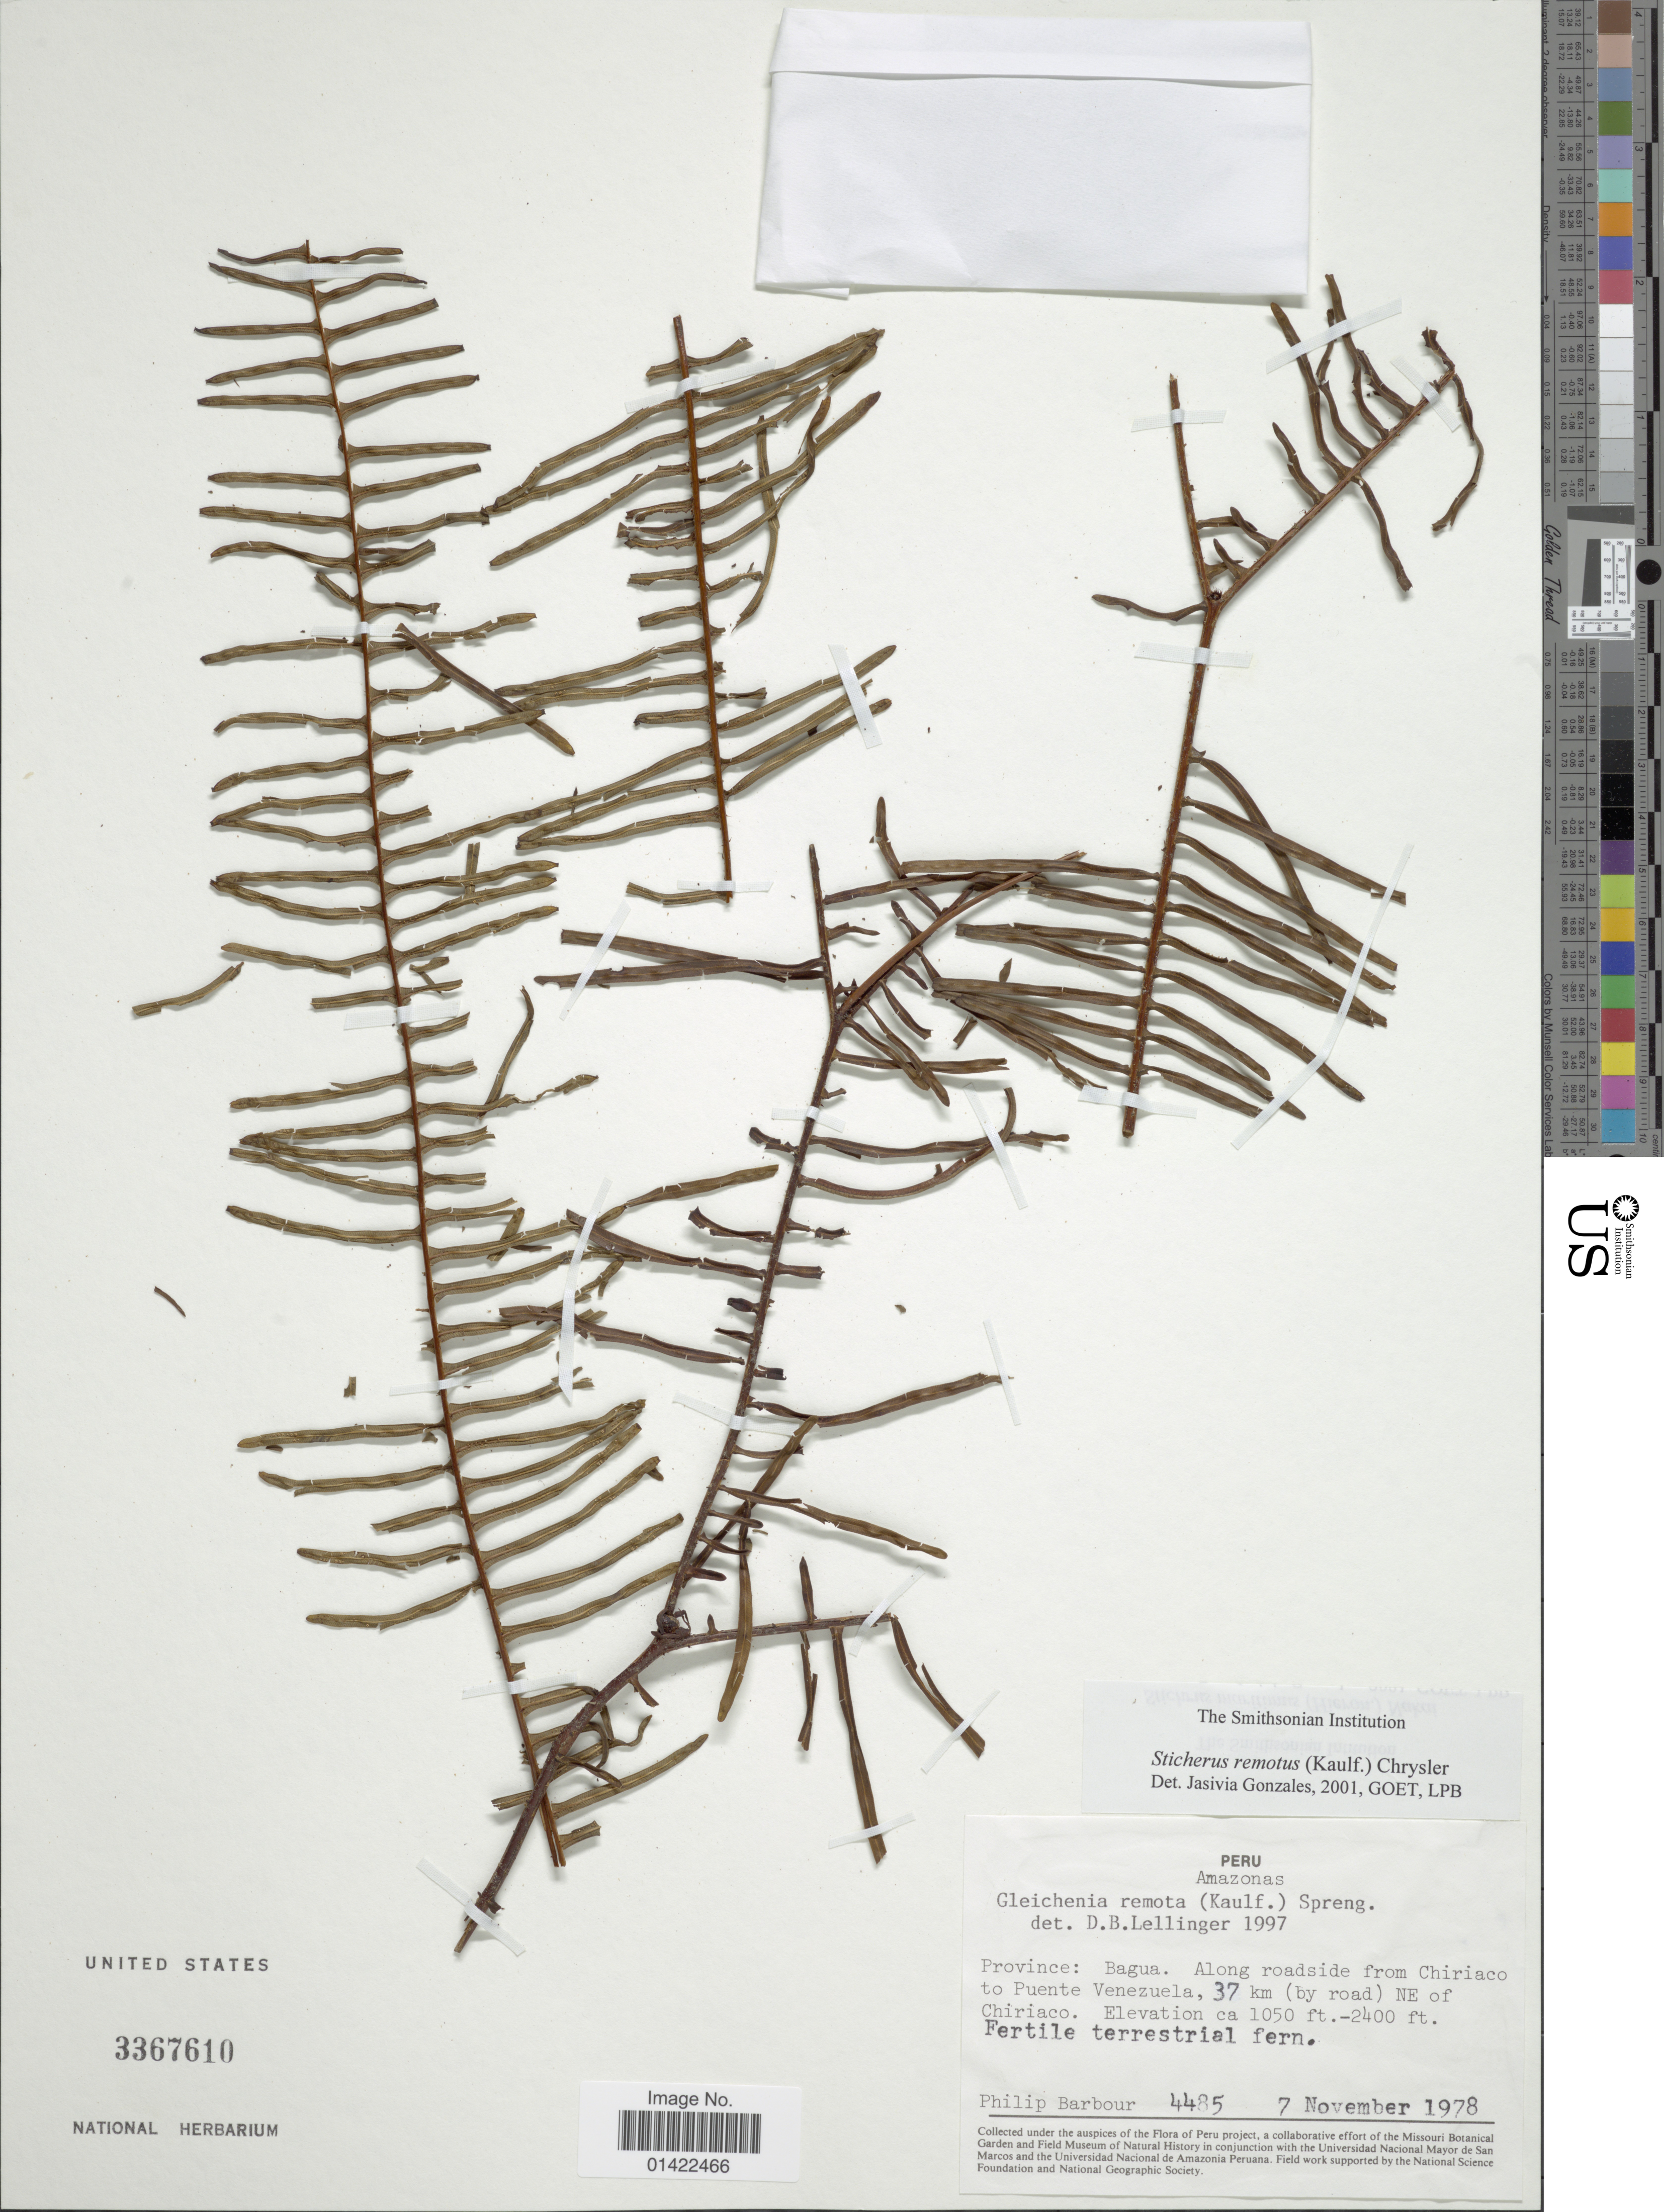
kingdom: Plantae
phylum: Tracheophyta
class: Polypodiopsida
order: Gleicheniales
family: Gleicheniaceae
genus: Sticherus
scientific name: Sticherus remotus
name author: (Kaulf.) Chrysler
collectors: P. Barbour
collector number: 4485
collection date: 1978-11-07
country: Peru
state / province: Amazonas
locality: Province: Bagua, along roadside from Chriaco to Puente Venezuela, 37 km (by road) NE of Chiriaco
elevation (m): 320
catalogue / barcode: US 3367610